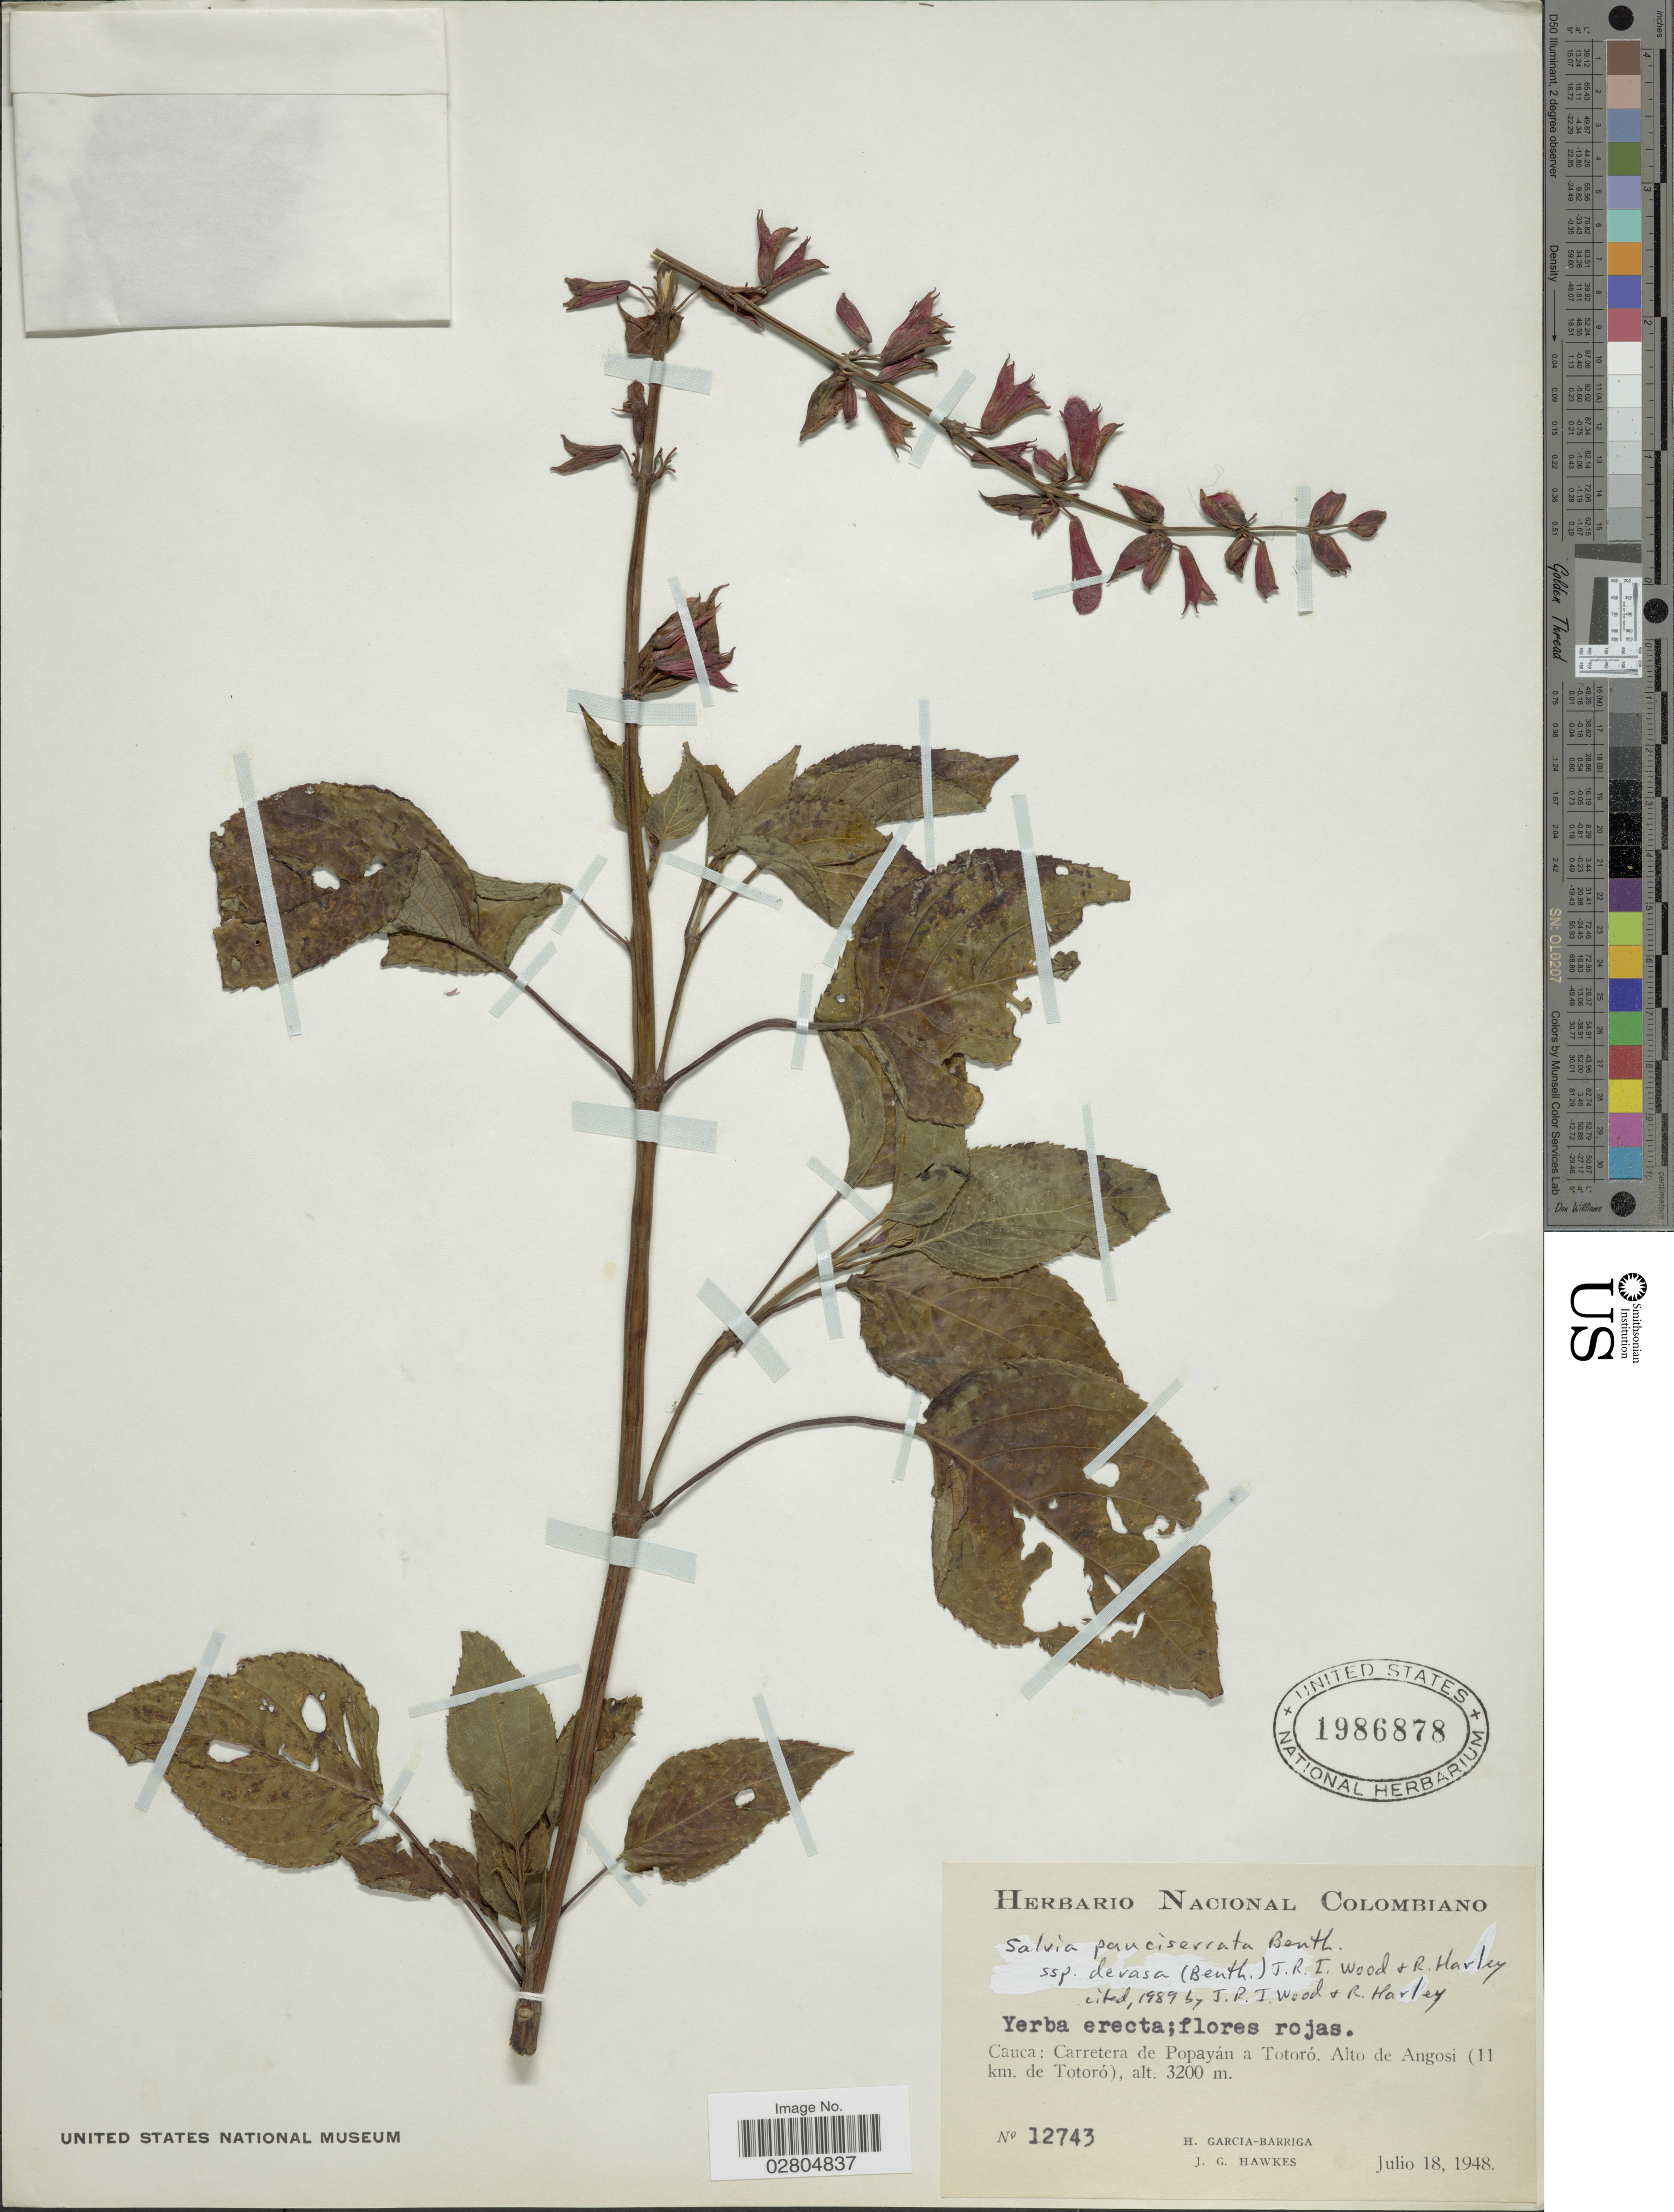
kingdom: Plantae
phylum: Tracheophyta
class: Magnoliopsida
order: Lamiales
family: Lamiaceae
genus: Salvia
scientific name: Salvia pauciserrata subsp. derasa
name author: (Benth.) J.R.I. Wood & Harley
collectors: H. García Barriga & J. Hawkes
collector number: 12743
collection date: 1948-07-18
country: Colombia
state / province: Cauca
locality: Carretera de Popayán a Totoró. Alto de Angosi (11 km. de Totoró).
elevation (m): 3200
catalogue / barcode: US 1986878